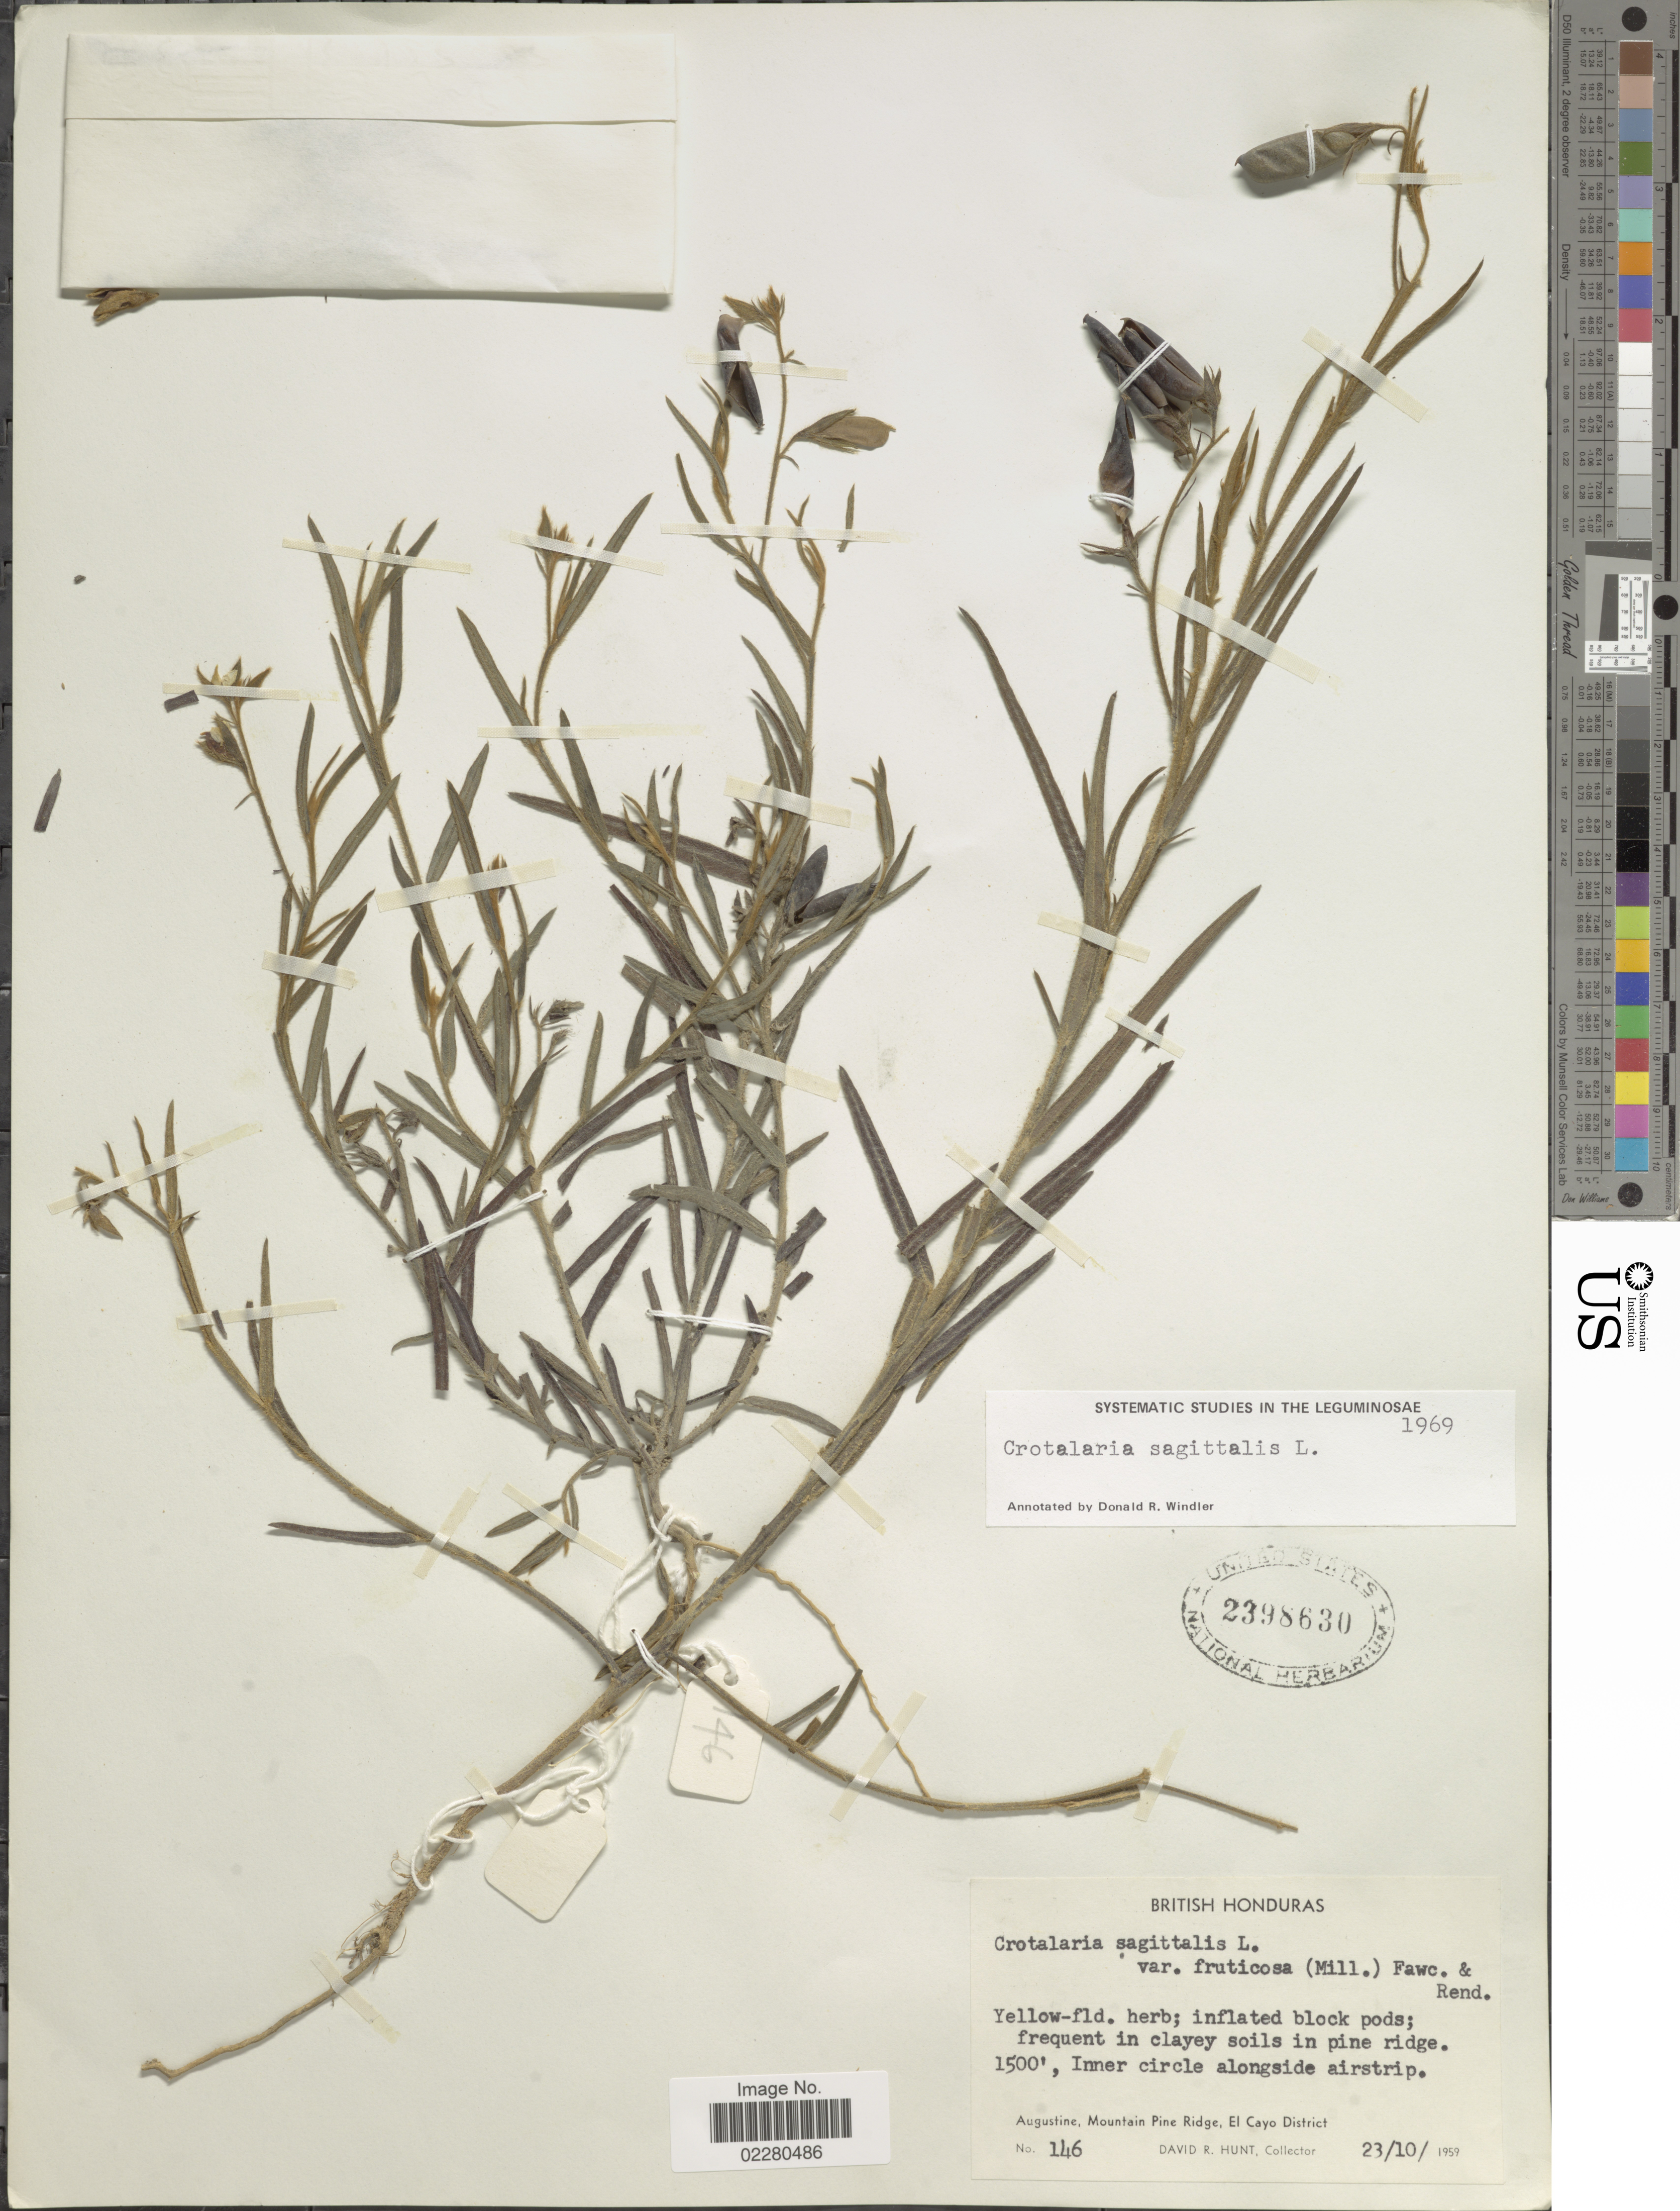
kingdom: Plantae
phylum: Tracheophyta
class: Magnoliopsida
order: Fabales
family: Fabaceae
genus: Crotalaria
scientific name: Crotalaria sagittalis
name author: L.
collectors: D. R. Hunt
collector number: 146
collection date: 1959-10-23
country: Belize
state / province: Cayo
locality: Augustine, Mountain Pine Ridge, El Cayo District.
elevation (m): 457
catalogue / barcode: US 2398630